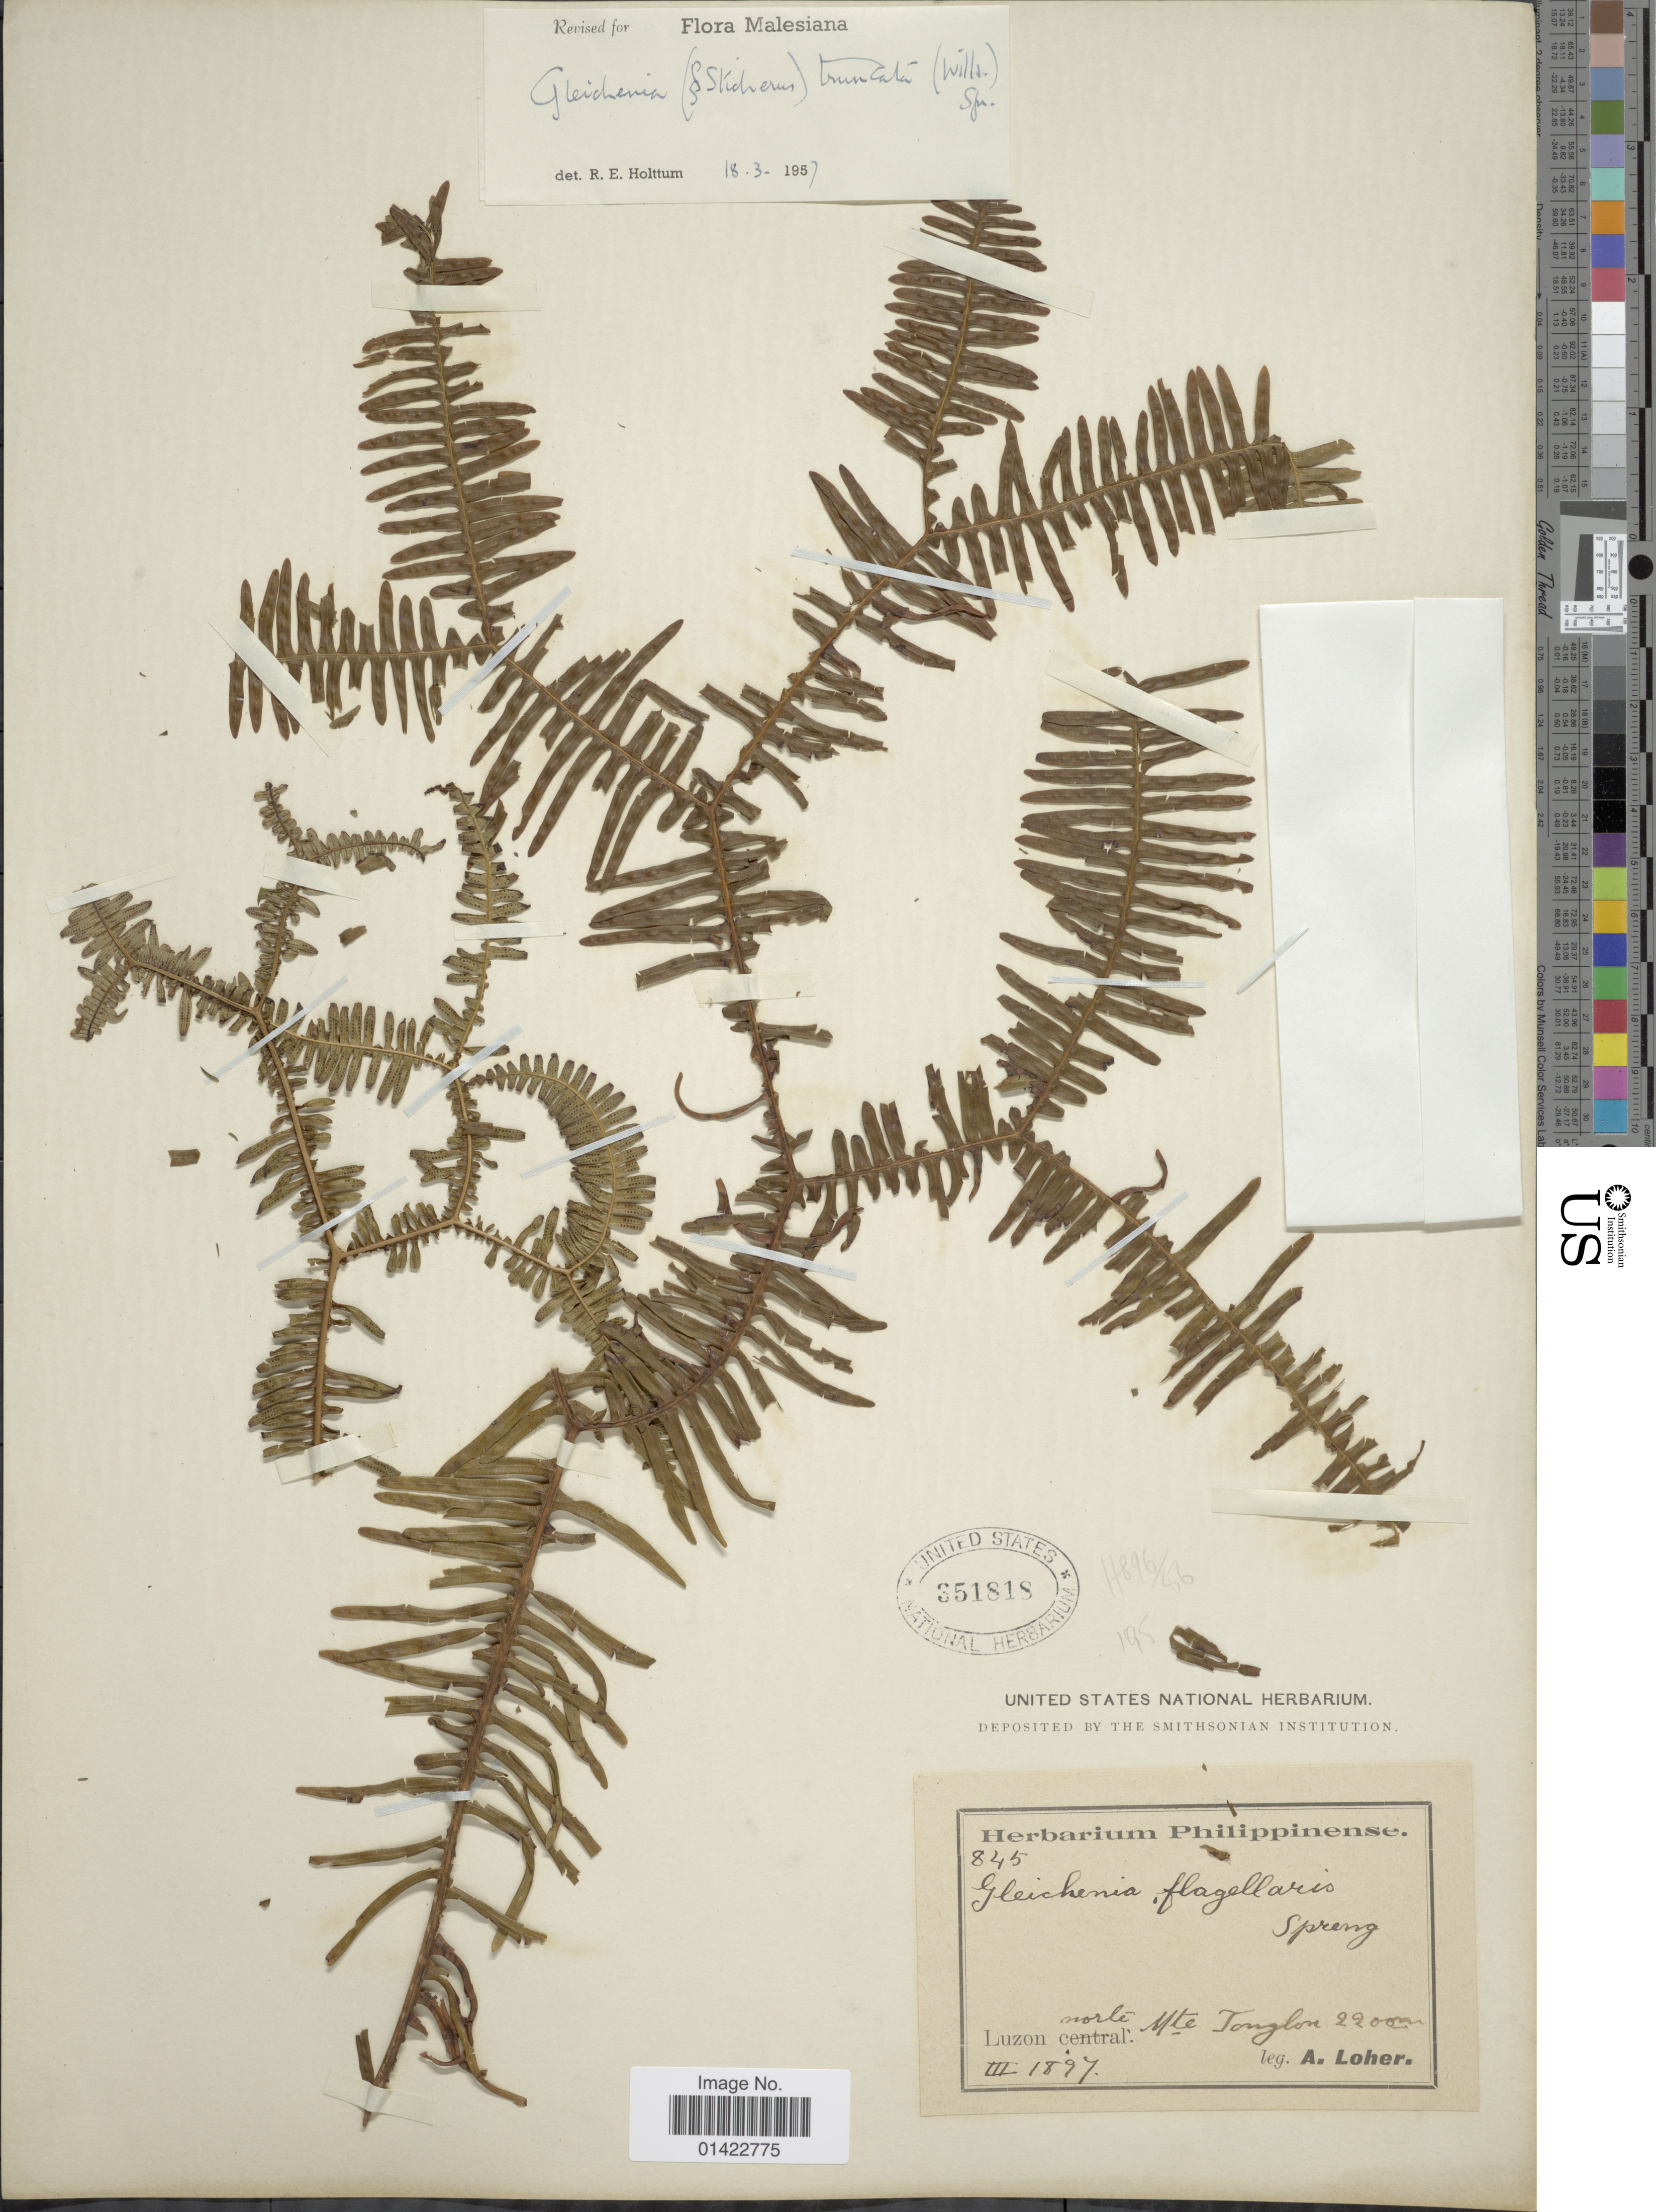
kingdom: Plantae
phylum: Tracheophyta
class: Polypodiopsida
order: Gleicheniales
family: Gleicheniaceae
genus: Sticherus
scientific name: Sticherus truncatus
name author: (Willd.) Nakai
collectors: A. Loher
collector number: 845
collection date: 1897-03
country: Philippines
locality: Luzon Norte: Mte Tonglon.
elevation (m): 2200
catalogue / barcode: US 351818